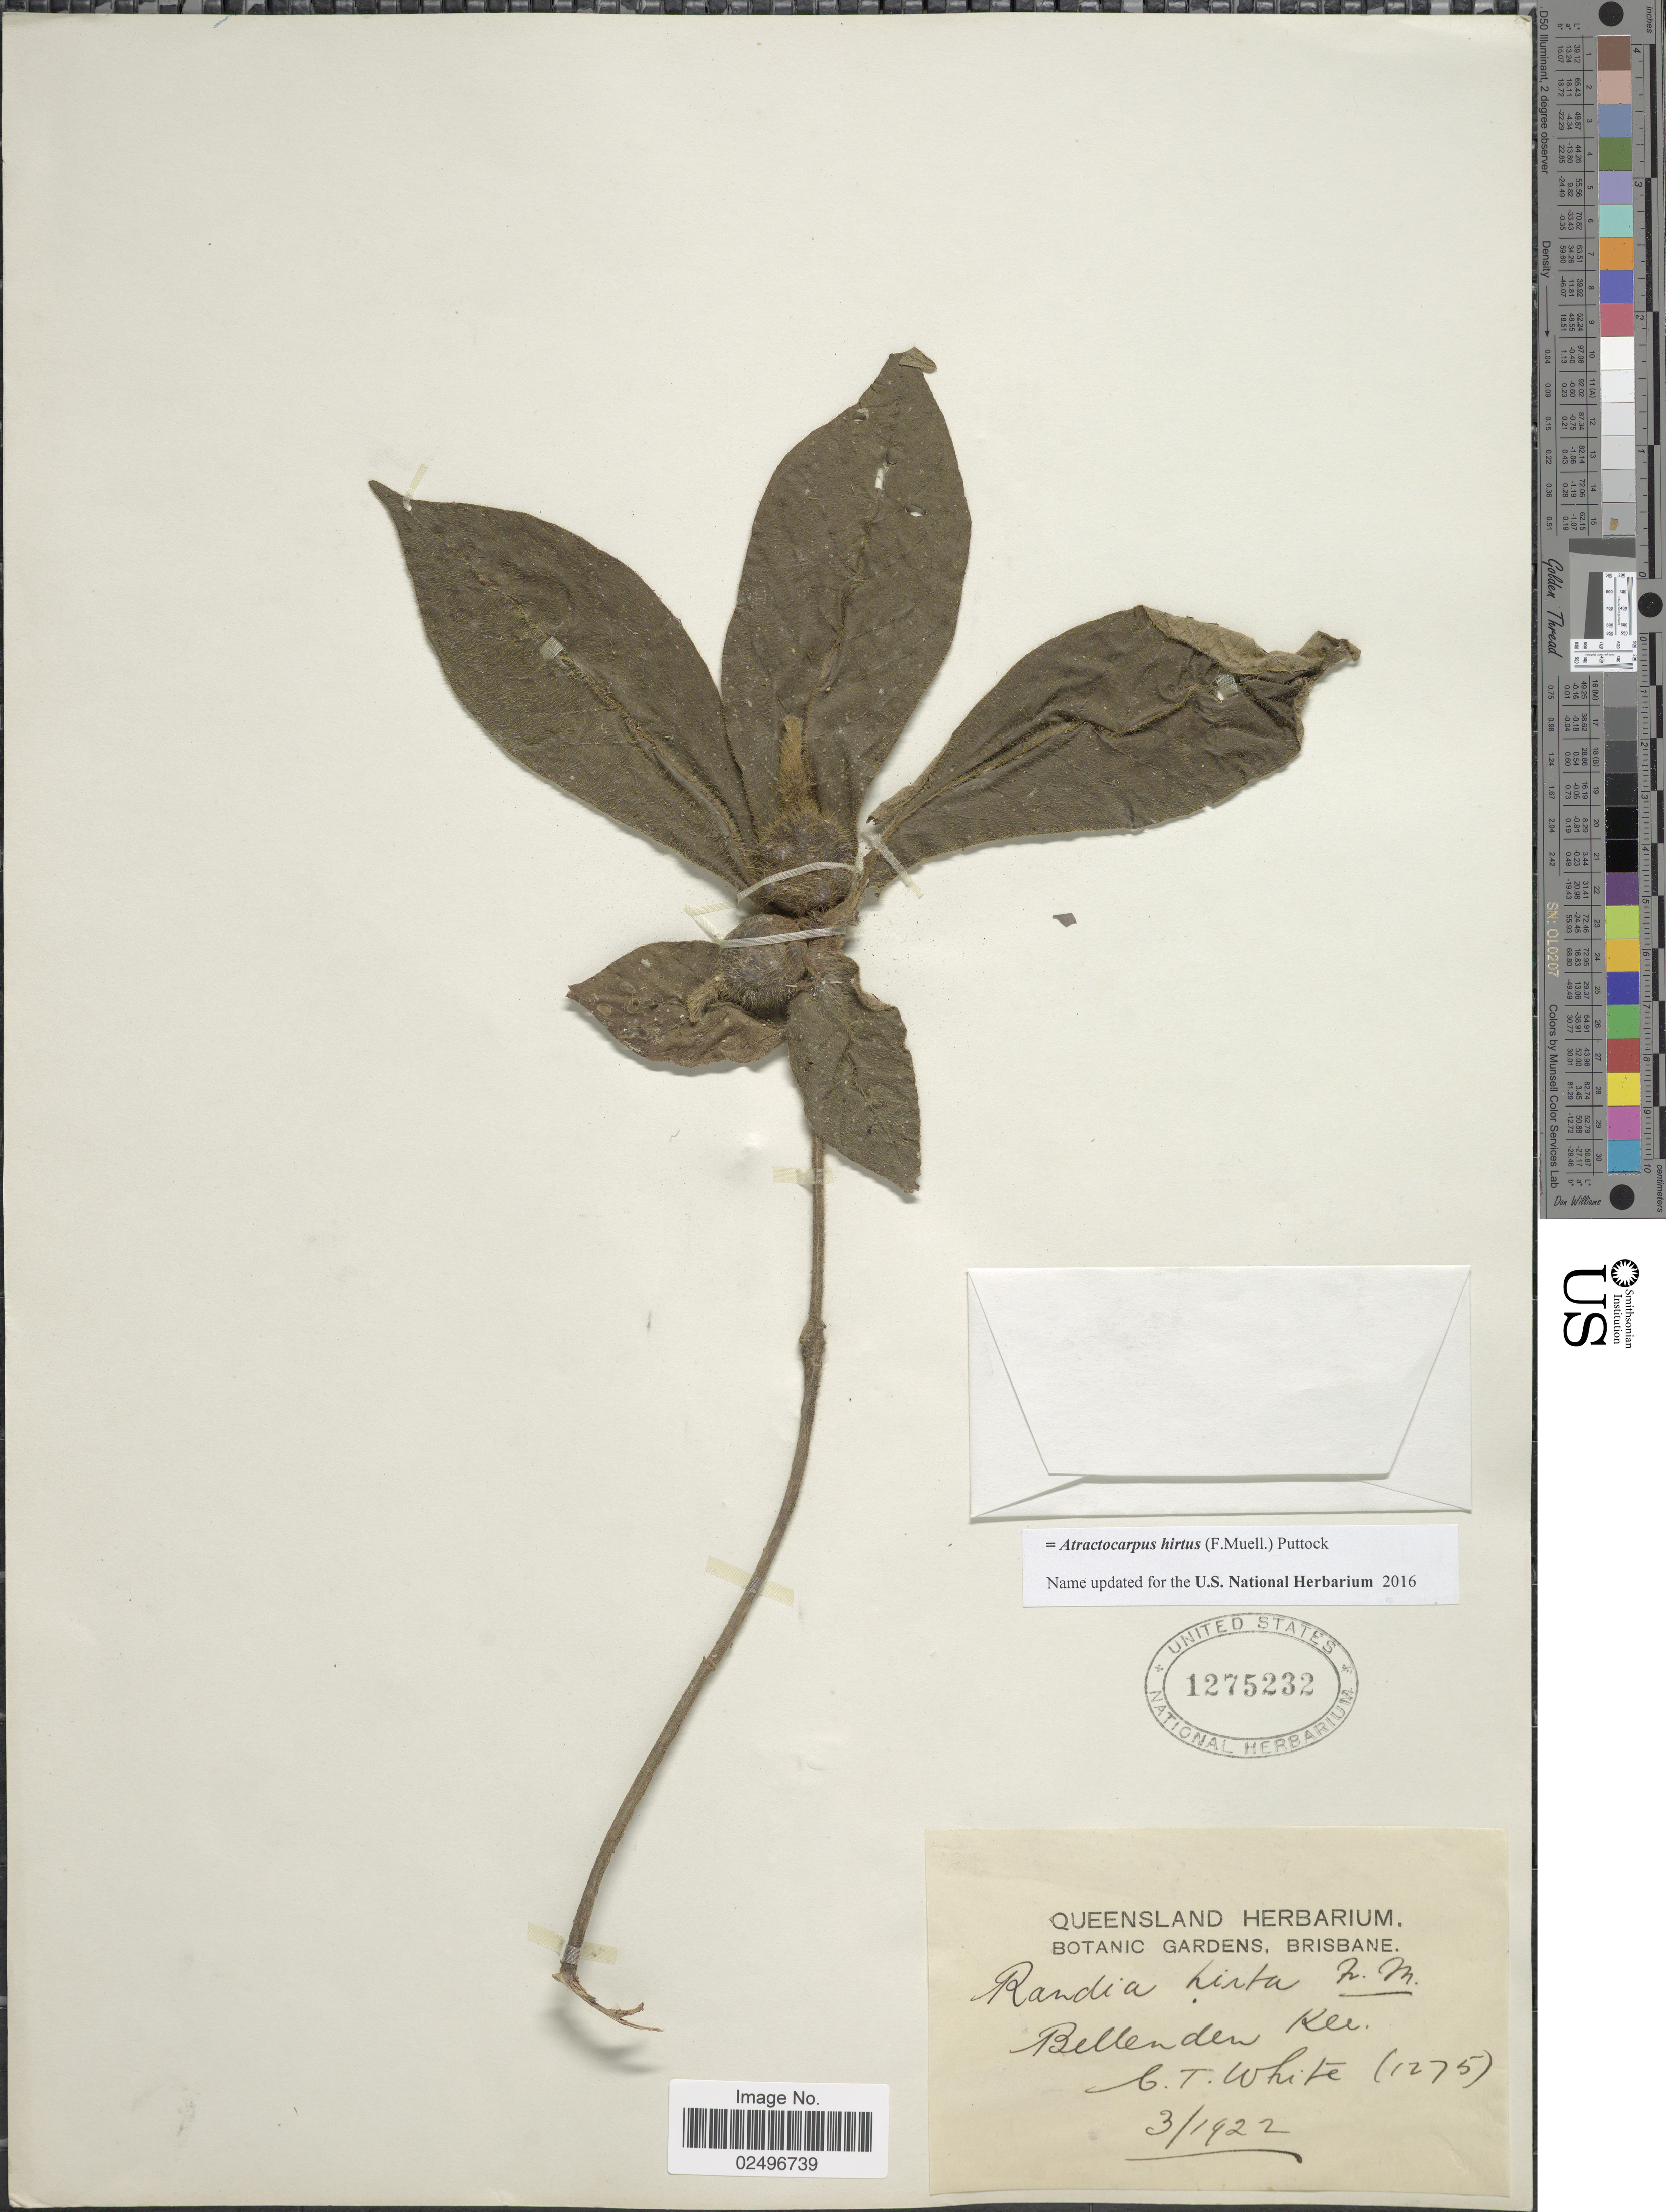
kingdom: Plantae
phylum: Tracheophyta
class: Magnoliopsida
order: Gentianales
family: Rubiaceae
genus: Atractocarpus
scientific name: Atractocarpus hirtus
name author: (F. Muell.) Puttock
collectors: C. T. White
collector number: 1275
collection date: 1922-03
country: Australia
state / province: Queensland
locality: Bellenden Ker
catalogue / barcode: US 1275232